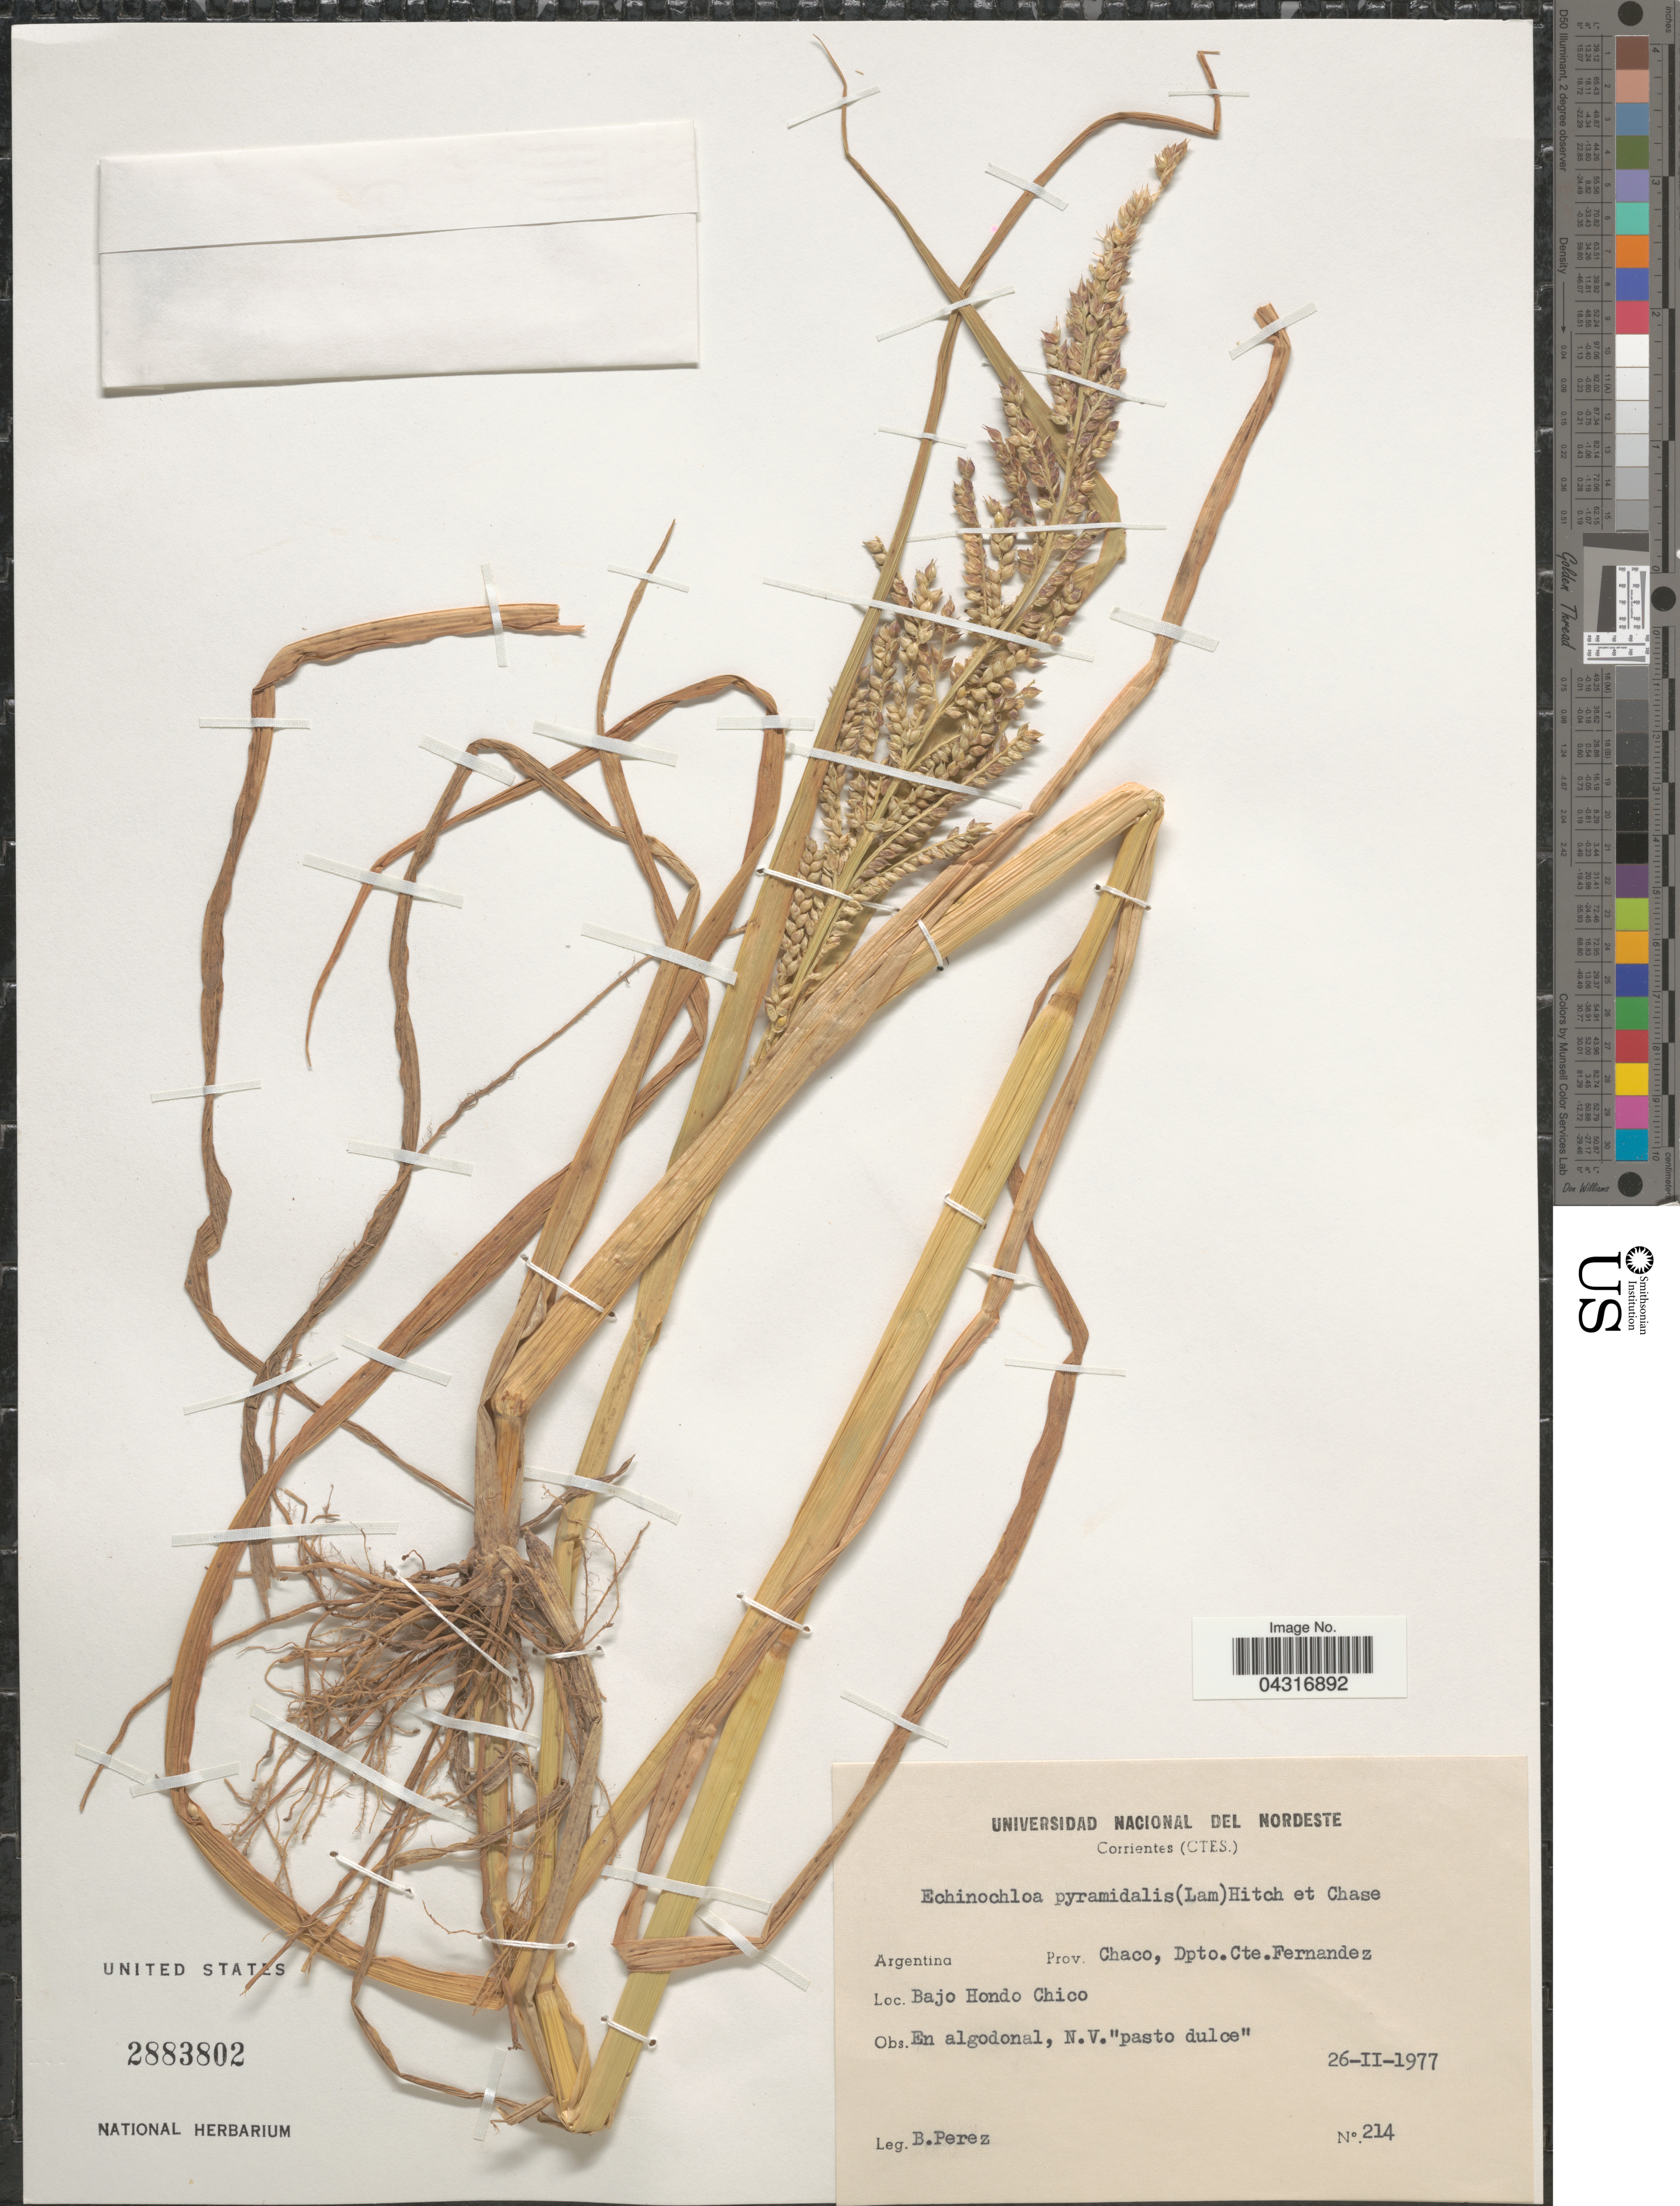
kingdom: Plantae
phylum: Tracheophyta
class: Liliopsida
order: Poales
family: Poaceae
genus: Echinochloa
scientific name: Echinochloa pyramidalis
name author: (Lam.) Hitchc. & Chase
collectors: B. Perez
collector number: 214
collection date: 1977-02-26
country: Argentina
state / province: Chaco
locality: Dpto. Cte. Fernandez. Bajo Hondo Chico.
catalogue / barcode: US 2883802